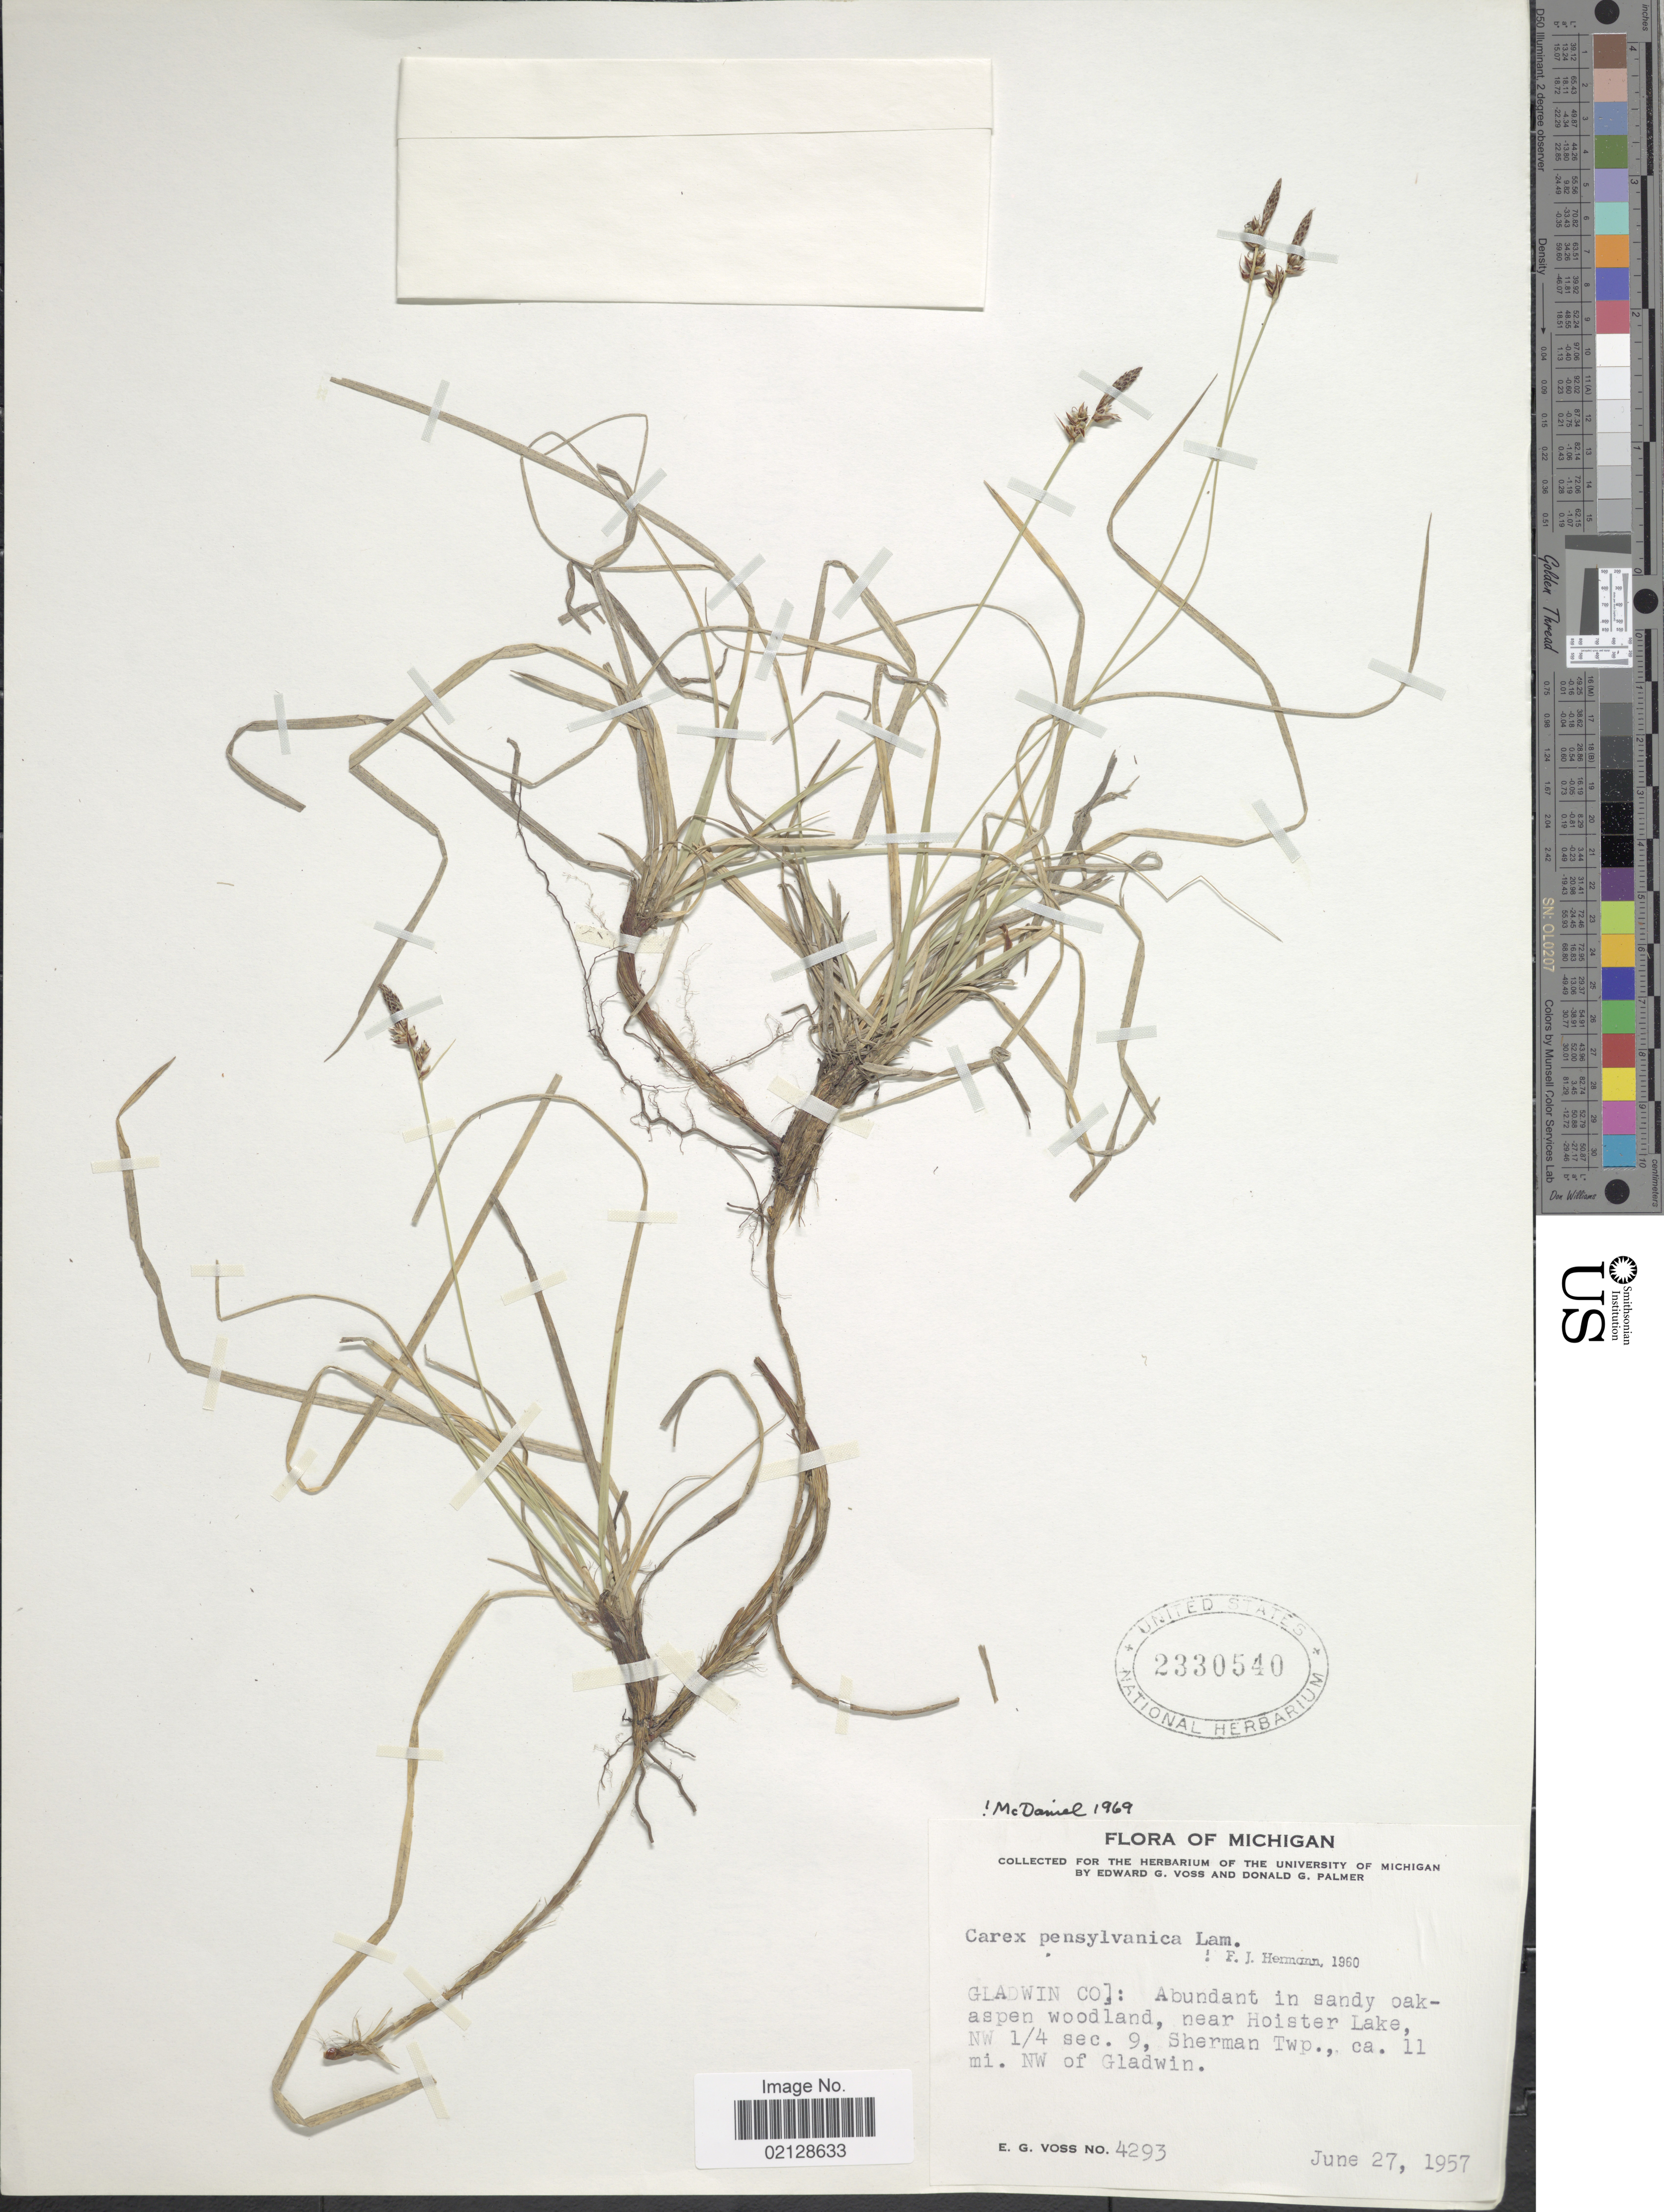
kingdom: Plantae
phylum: Tracheophyta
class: Liliopsida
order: Poales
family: Cyperaceae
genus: Carex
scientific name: Carex pensylvanica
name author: Lam.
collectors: E. G. Voss & D. Palmer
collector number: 4293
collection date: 1957-06-27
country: United States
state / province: Michigan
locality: Gladwin Co.: in sandy oak-aspen woodland, near Hoister Lake, NW ¼ sec. 9, Sherman Twp., 11 mi. NW of Gladwin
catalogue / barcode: US 2330540